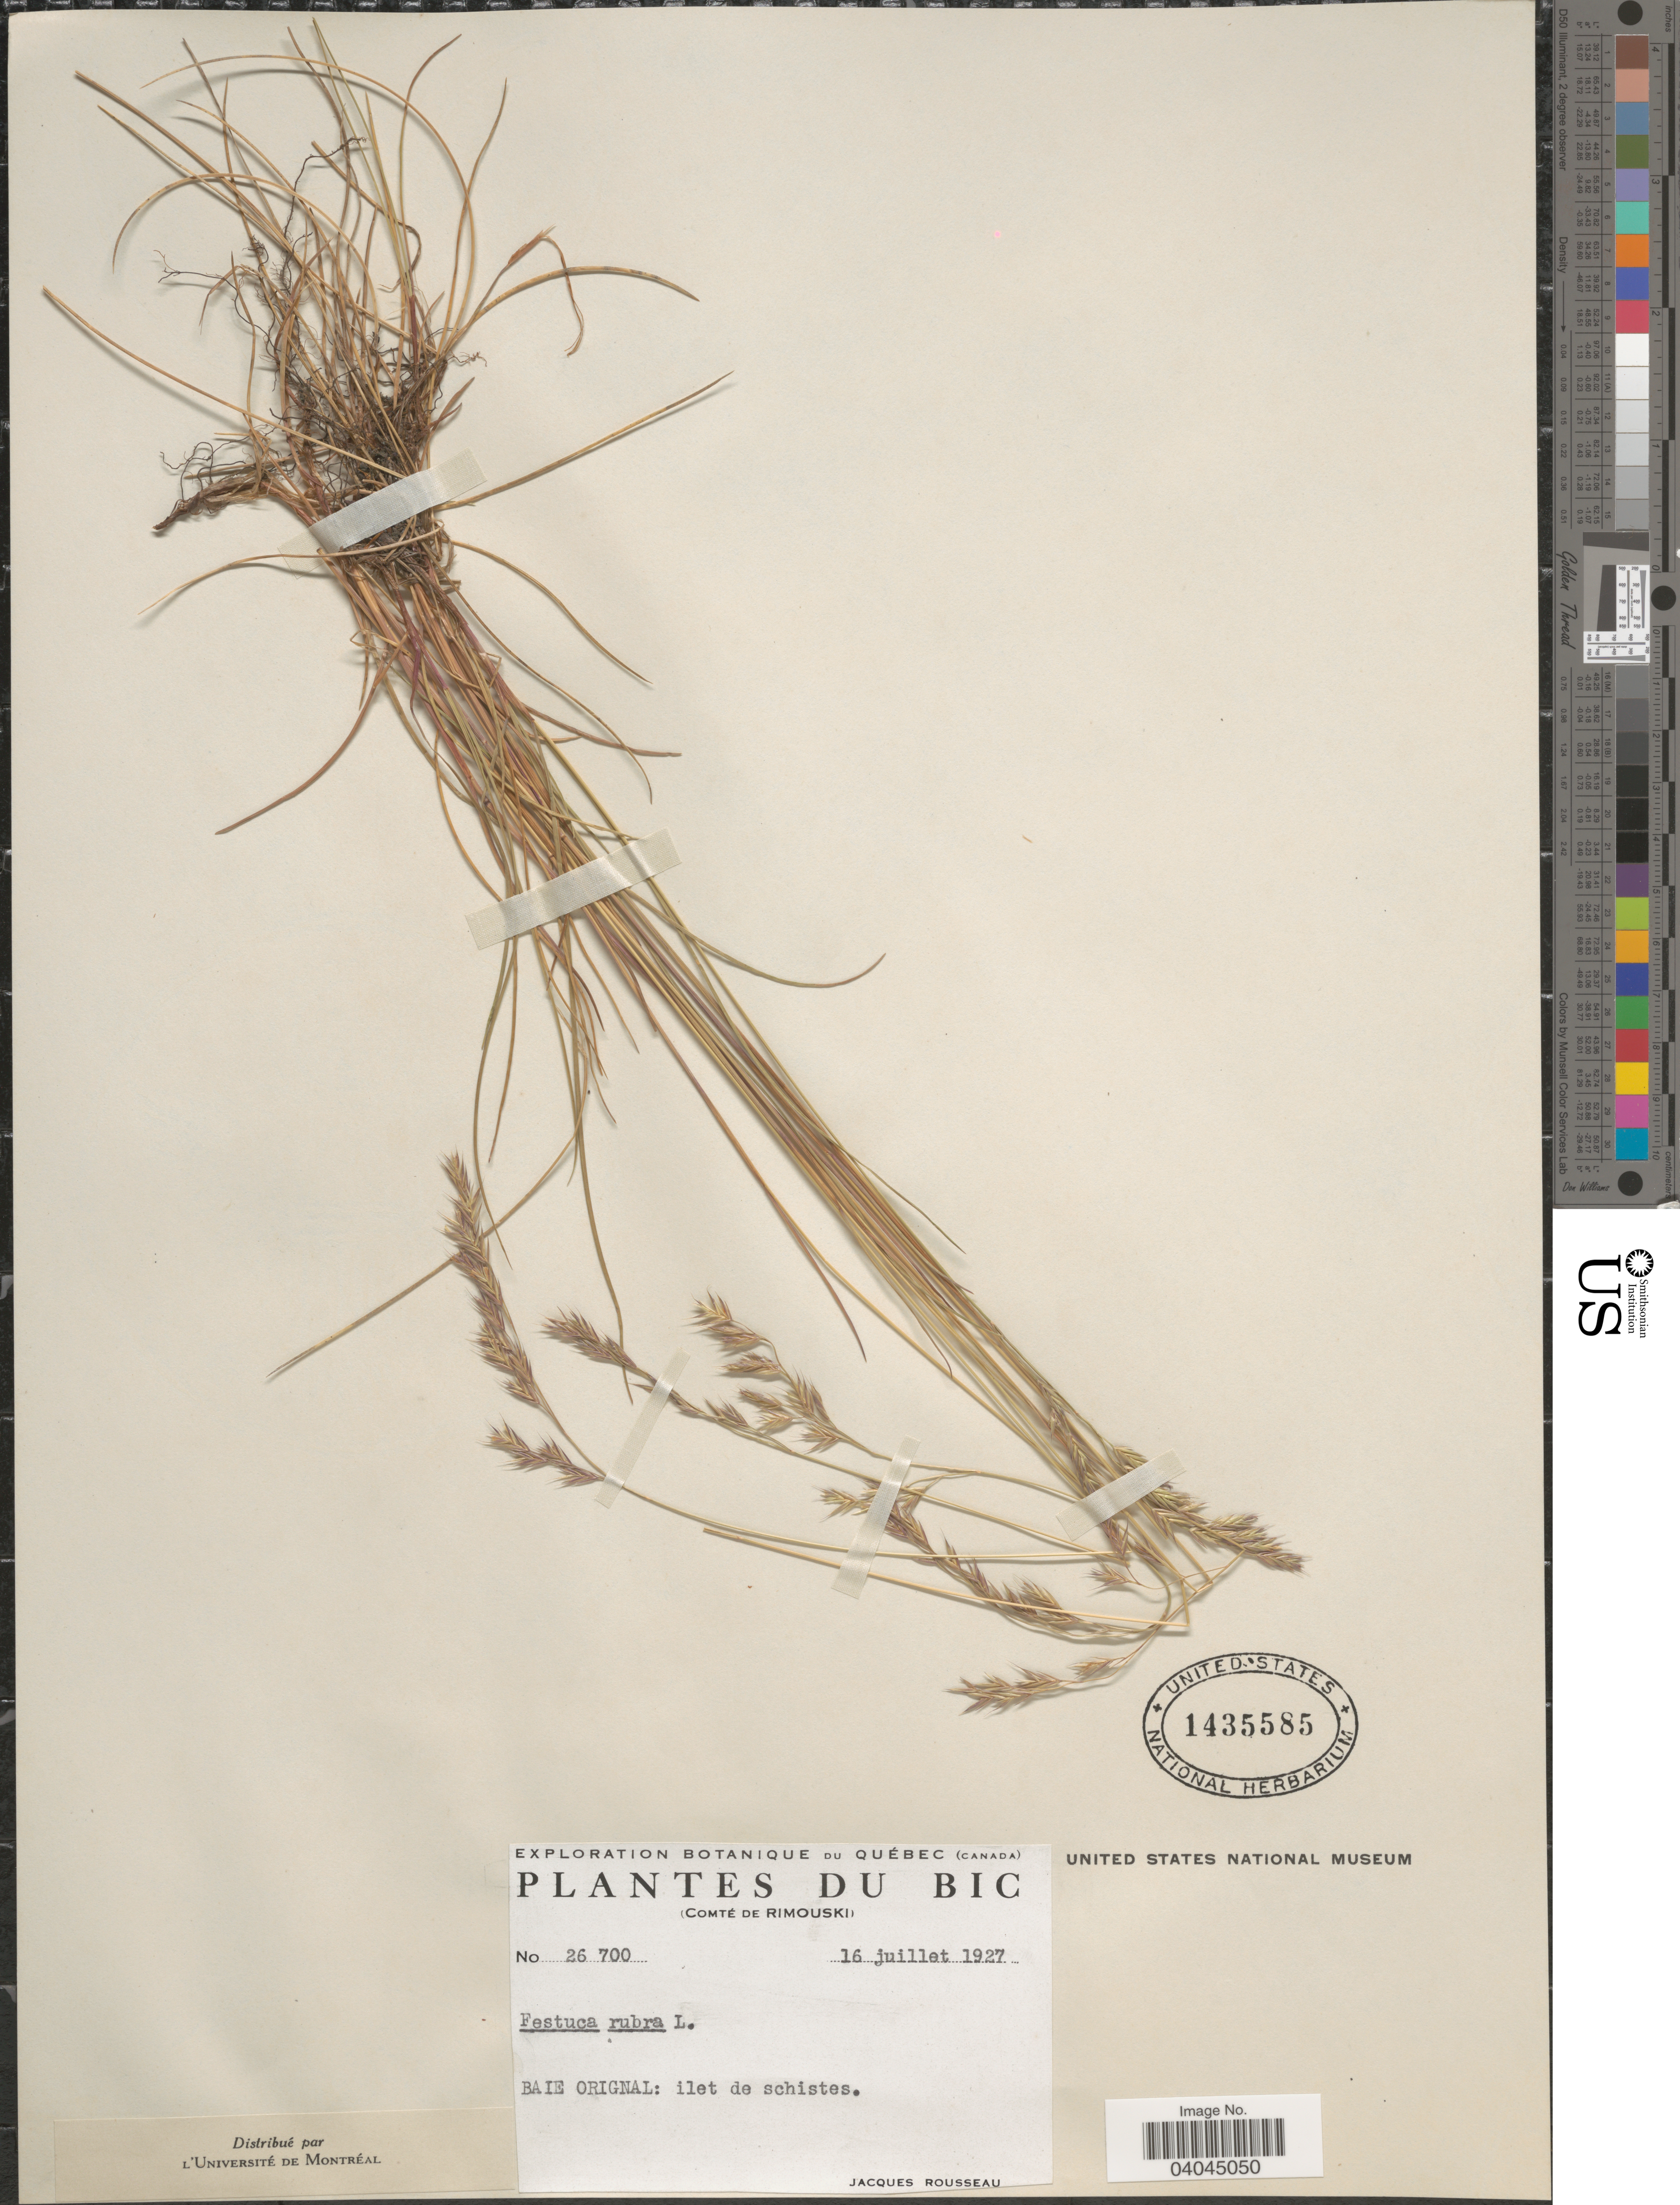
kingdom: Plantae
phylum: Tracheophyta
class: Liliopsida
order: Poales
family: Poaceae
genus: Festuca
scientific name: Festuca rubra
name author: L.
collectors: J. Rousseau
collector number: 26700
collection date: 1927-07-16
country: Canada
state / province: Quebec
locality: Du Bic. Comté de Rimouski. Baie Orignal: ilet de schistes.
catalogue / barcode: US 1435585